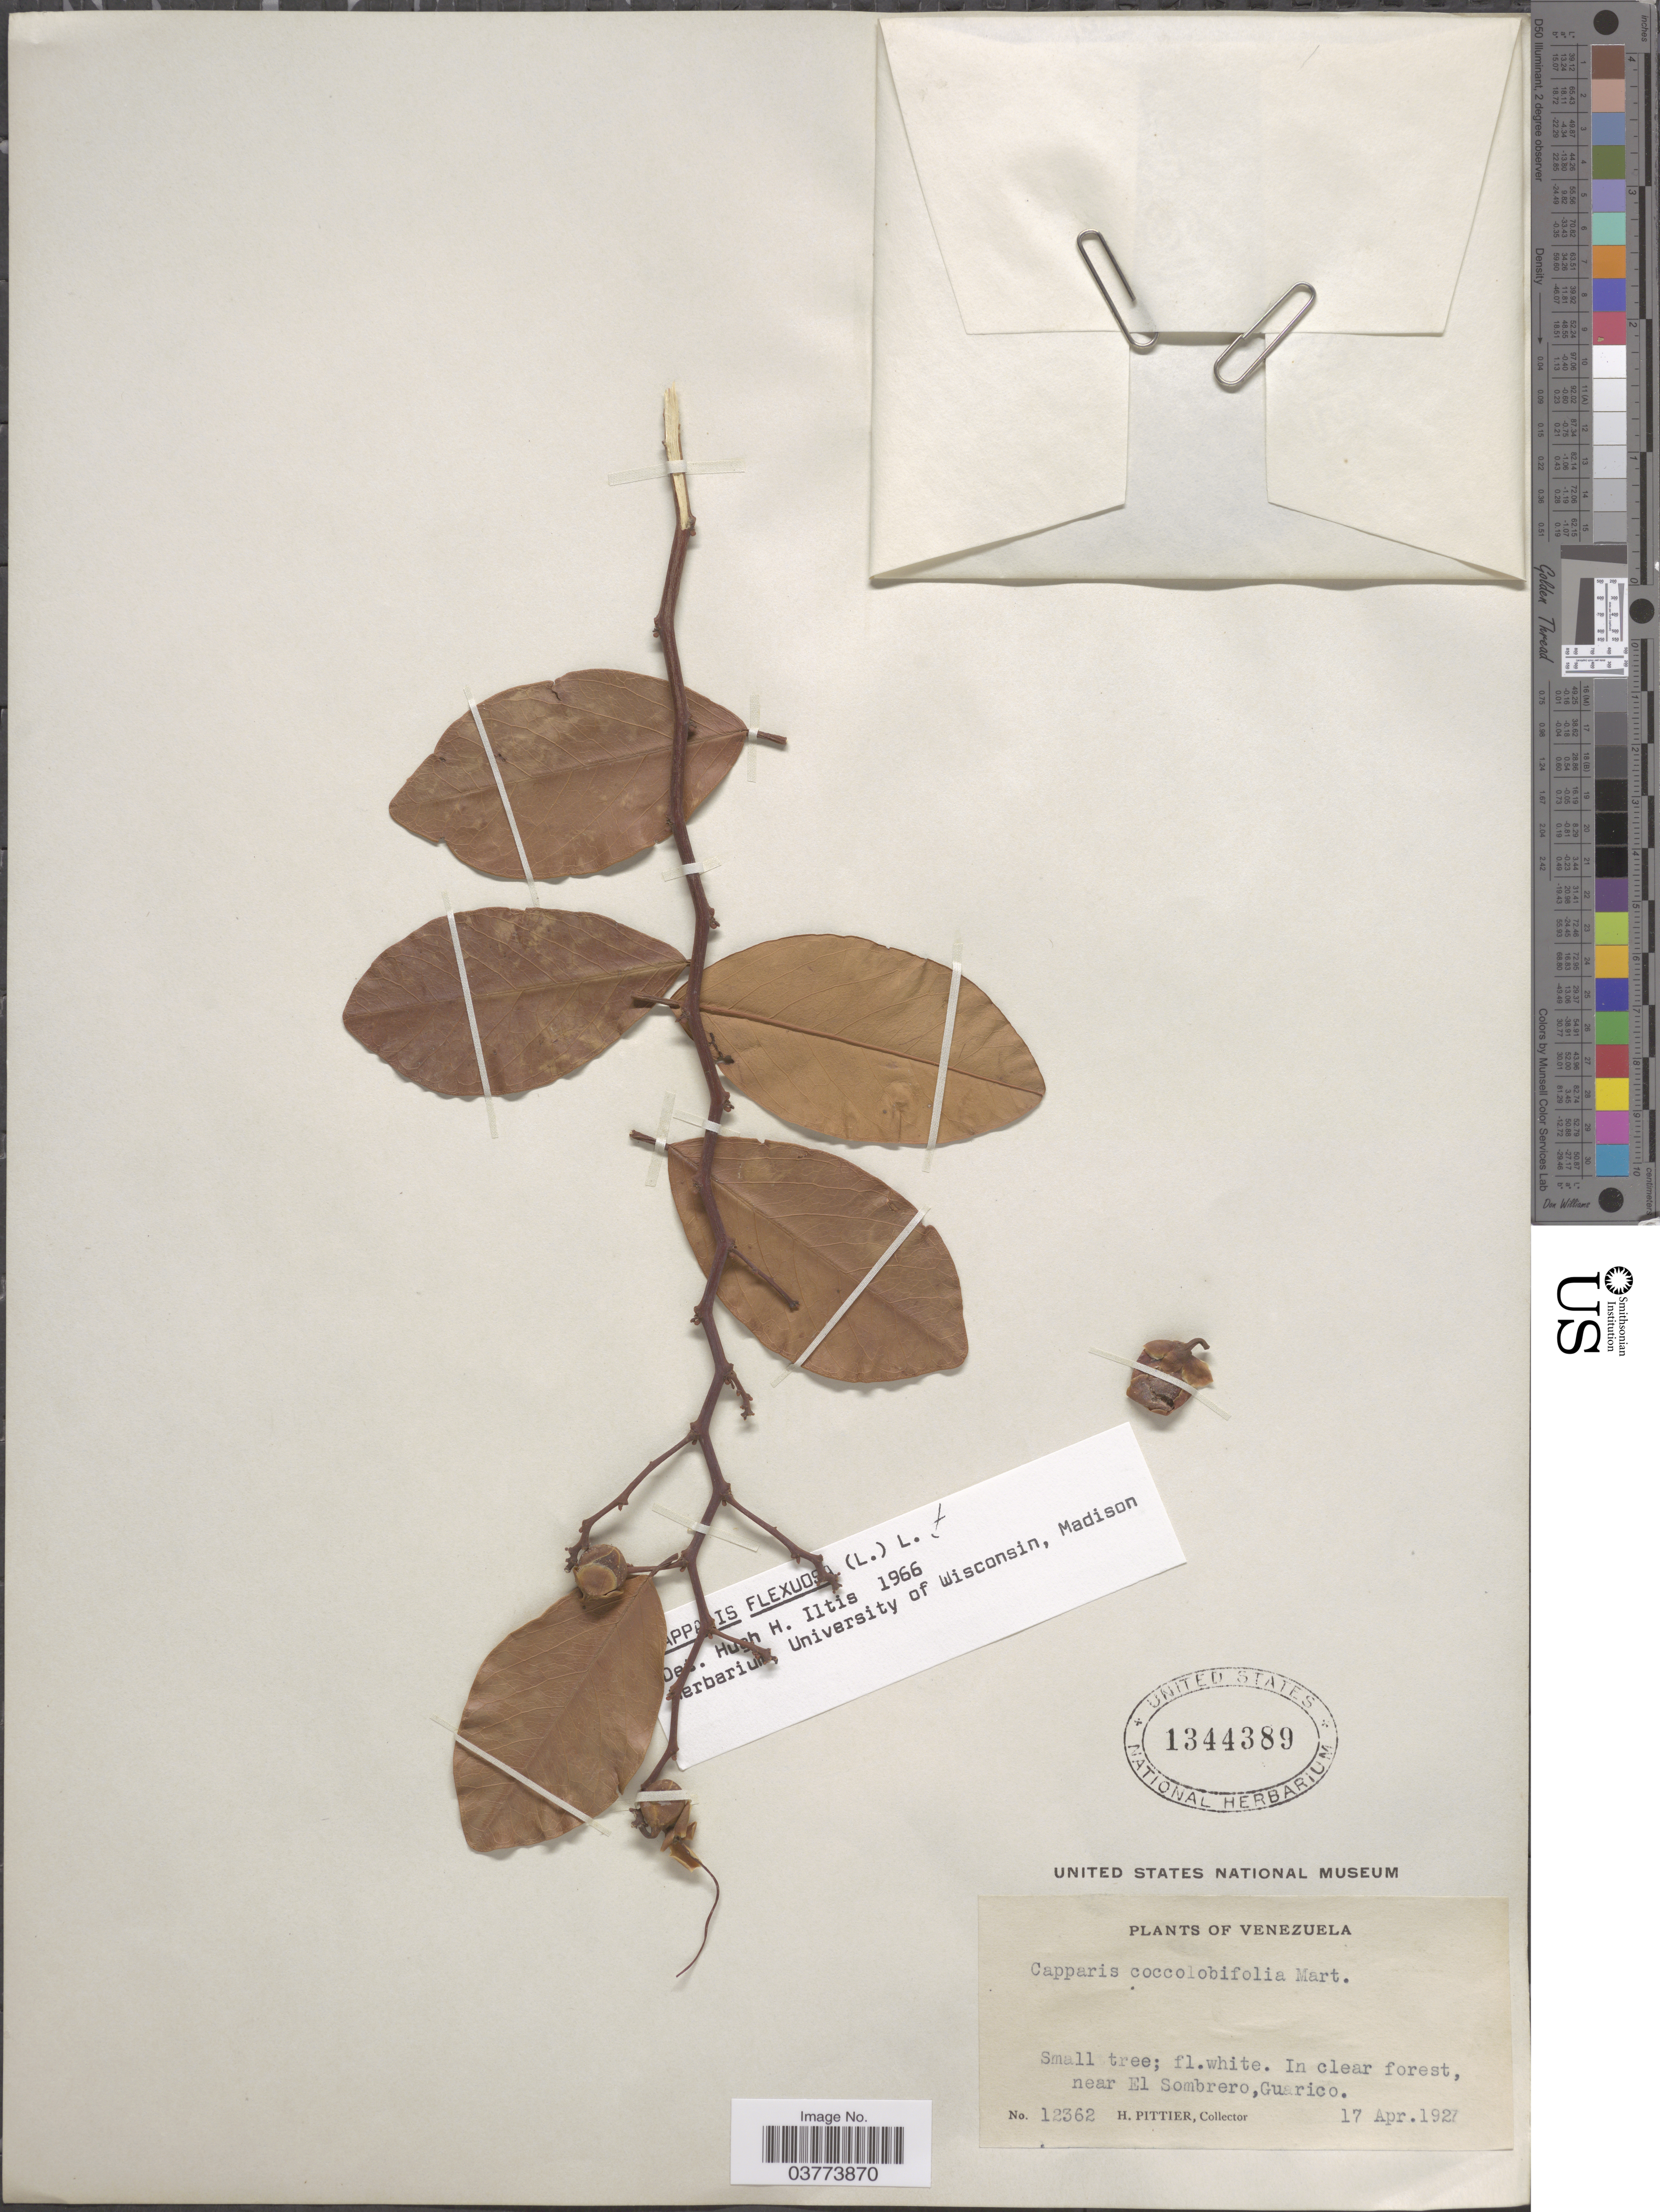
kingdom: Plantae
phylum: Tracheophyta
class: Magnoliopsida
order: Brassicales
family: Capparaceae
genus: Cynophalla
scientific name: Cynophalla flexuosa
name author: (L.) J. Presl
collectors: H. F. Pittier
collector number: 12362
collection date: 1927-04-17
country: Venezuela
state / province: Guarico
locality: In clear forest, near El Sombrero.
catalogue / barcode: US 1344389